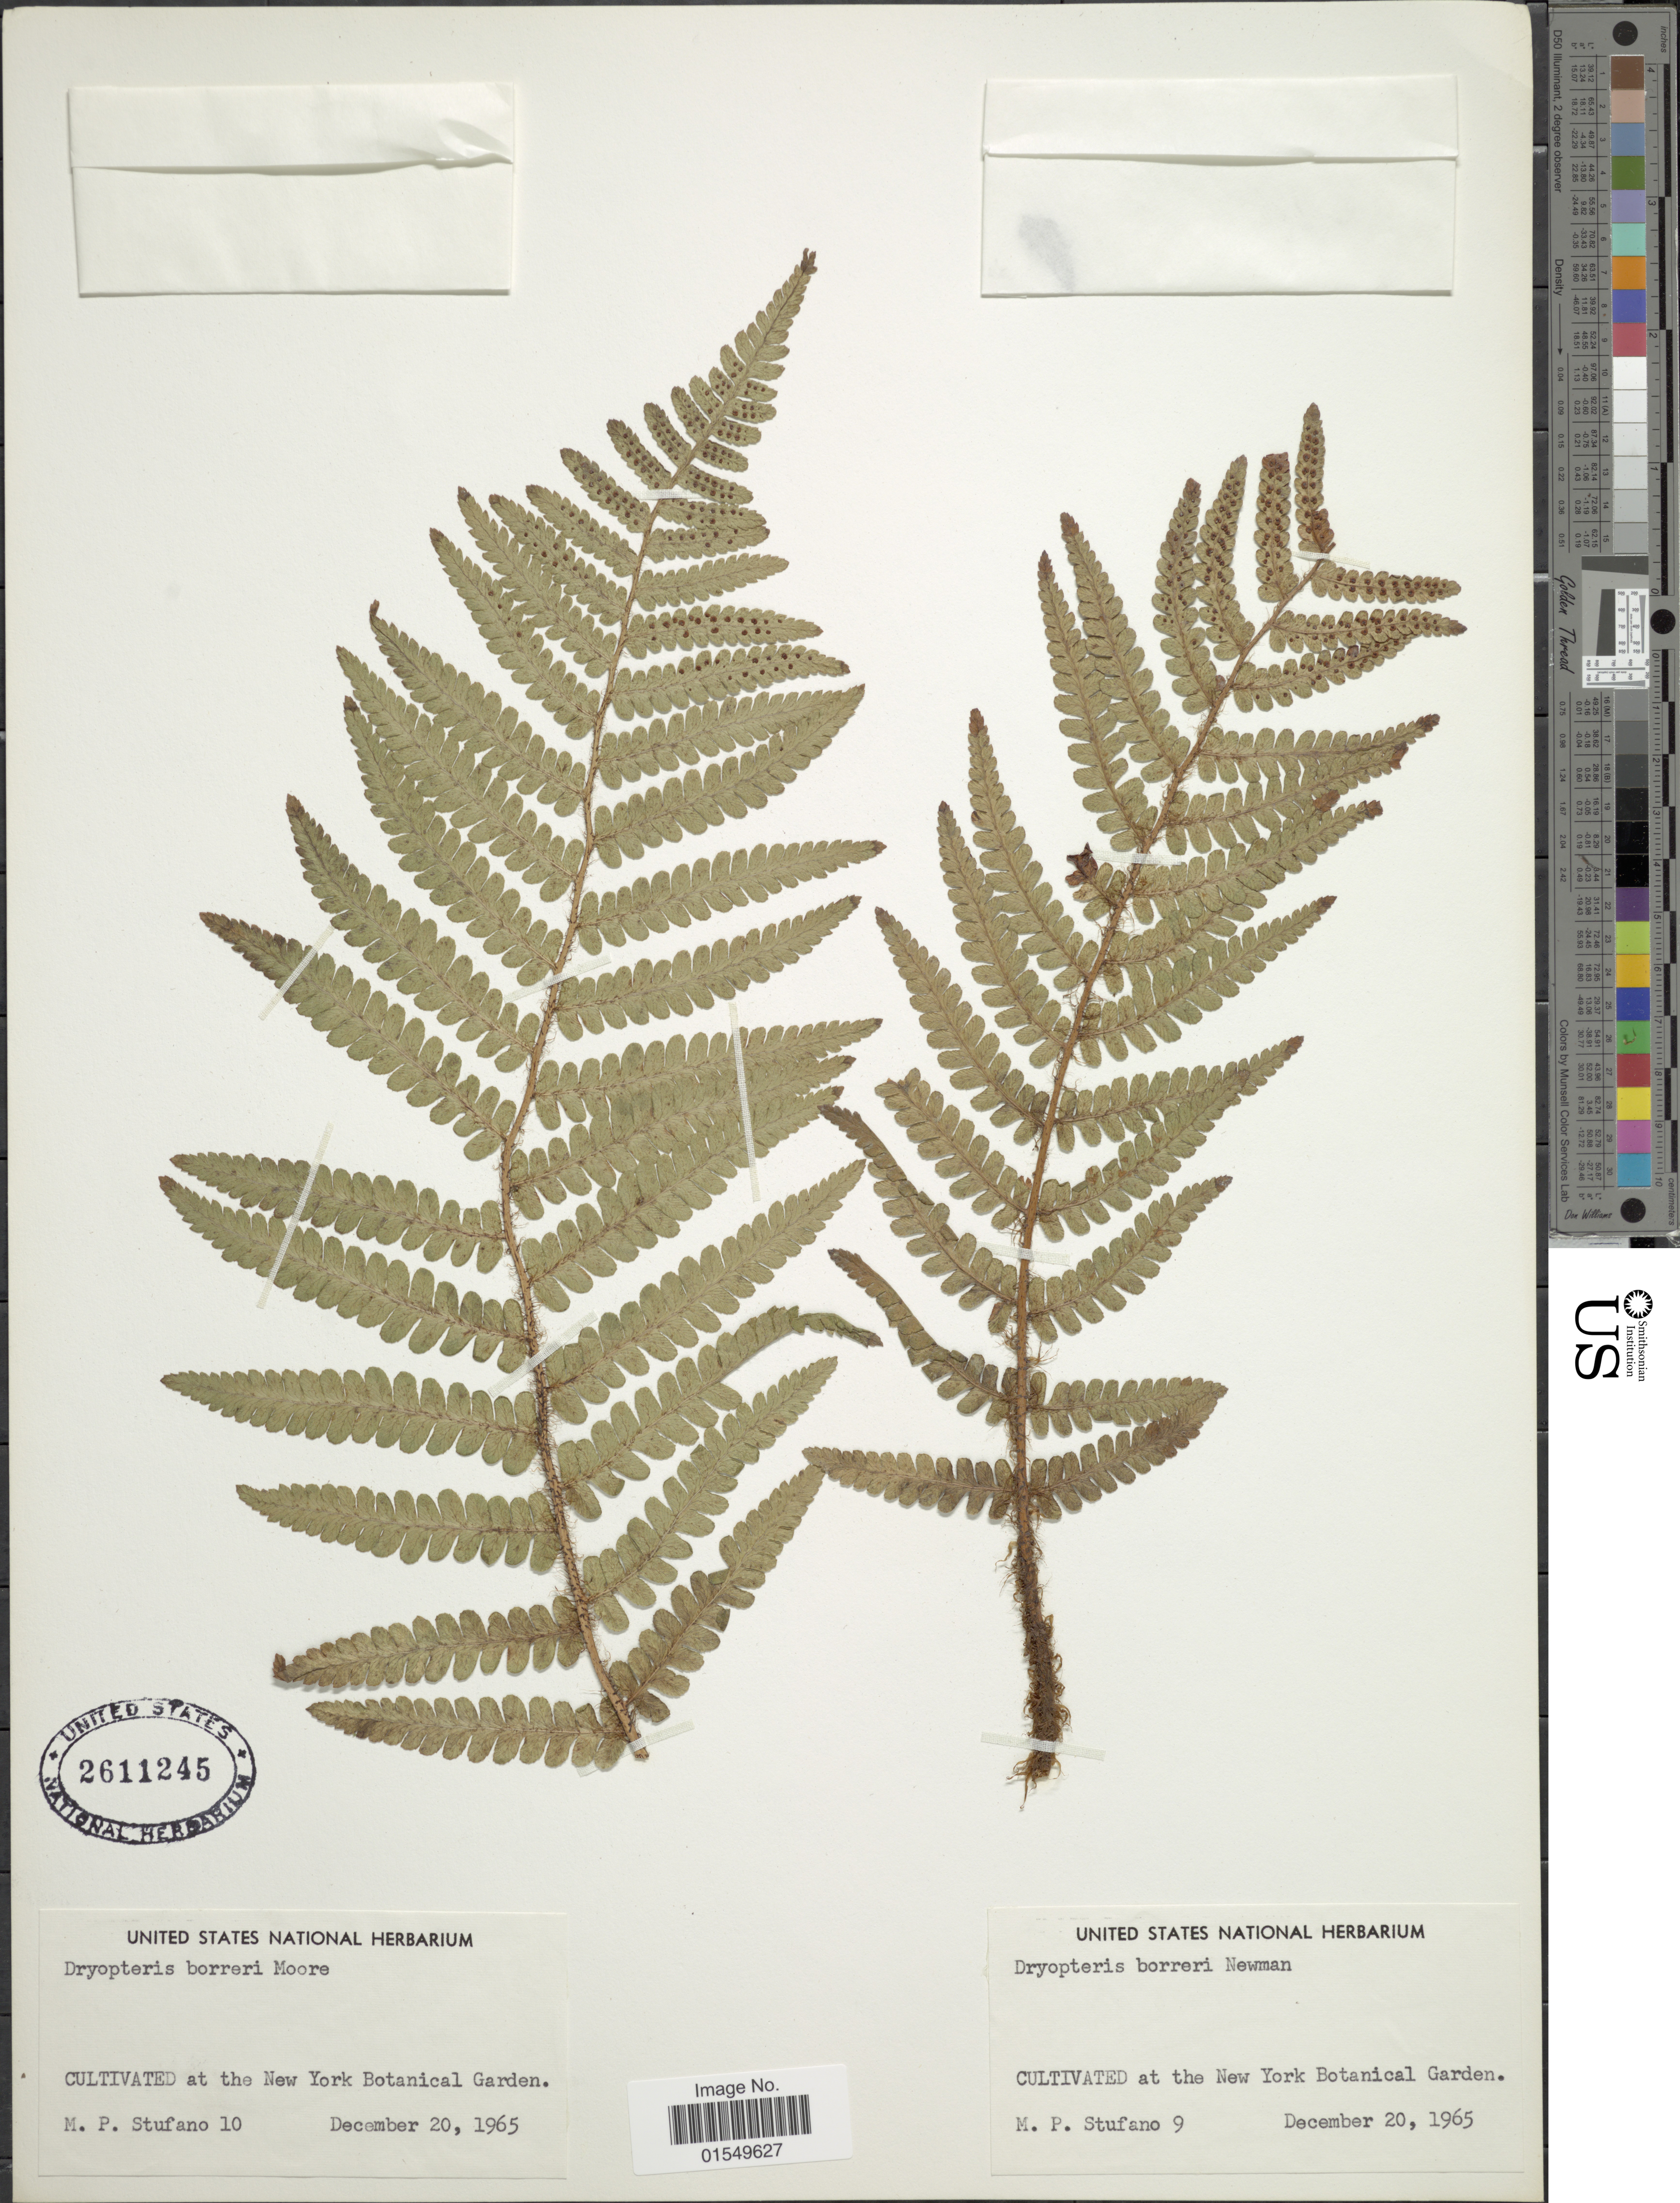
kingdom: Plantae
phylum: Tracheophyta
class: Polypodiopsida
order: Polypodiales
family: Dryopteridaceae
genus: Dryopteris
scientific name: Dryopteris borreri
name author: (Newman) Oberholzer & Tavel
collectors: M. Stufano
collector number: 10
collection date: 1965-12-20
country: United States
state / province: New York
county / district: Bronx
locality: New York Botanical Garden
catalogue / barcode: US 2611245